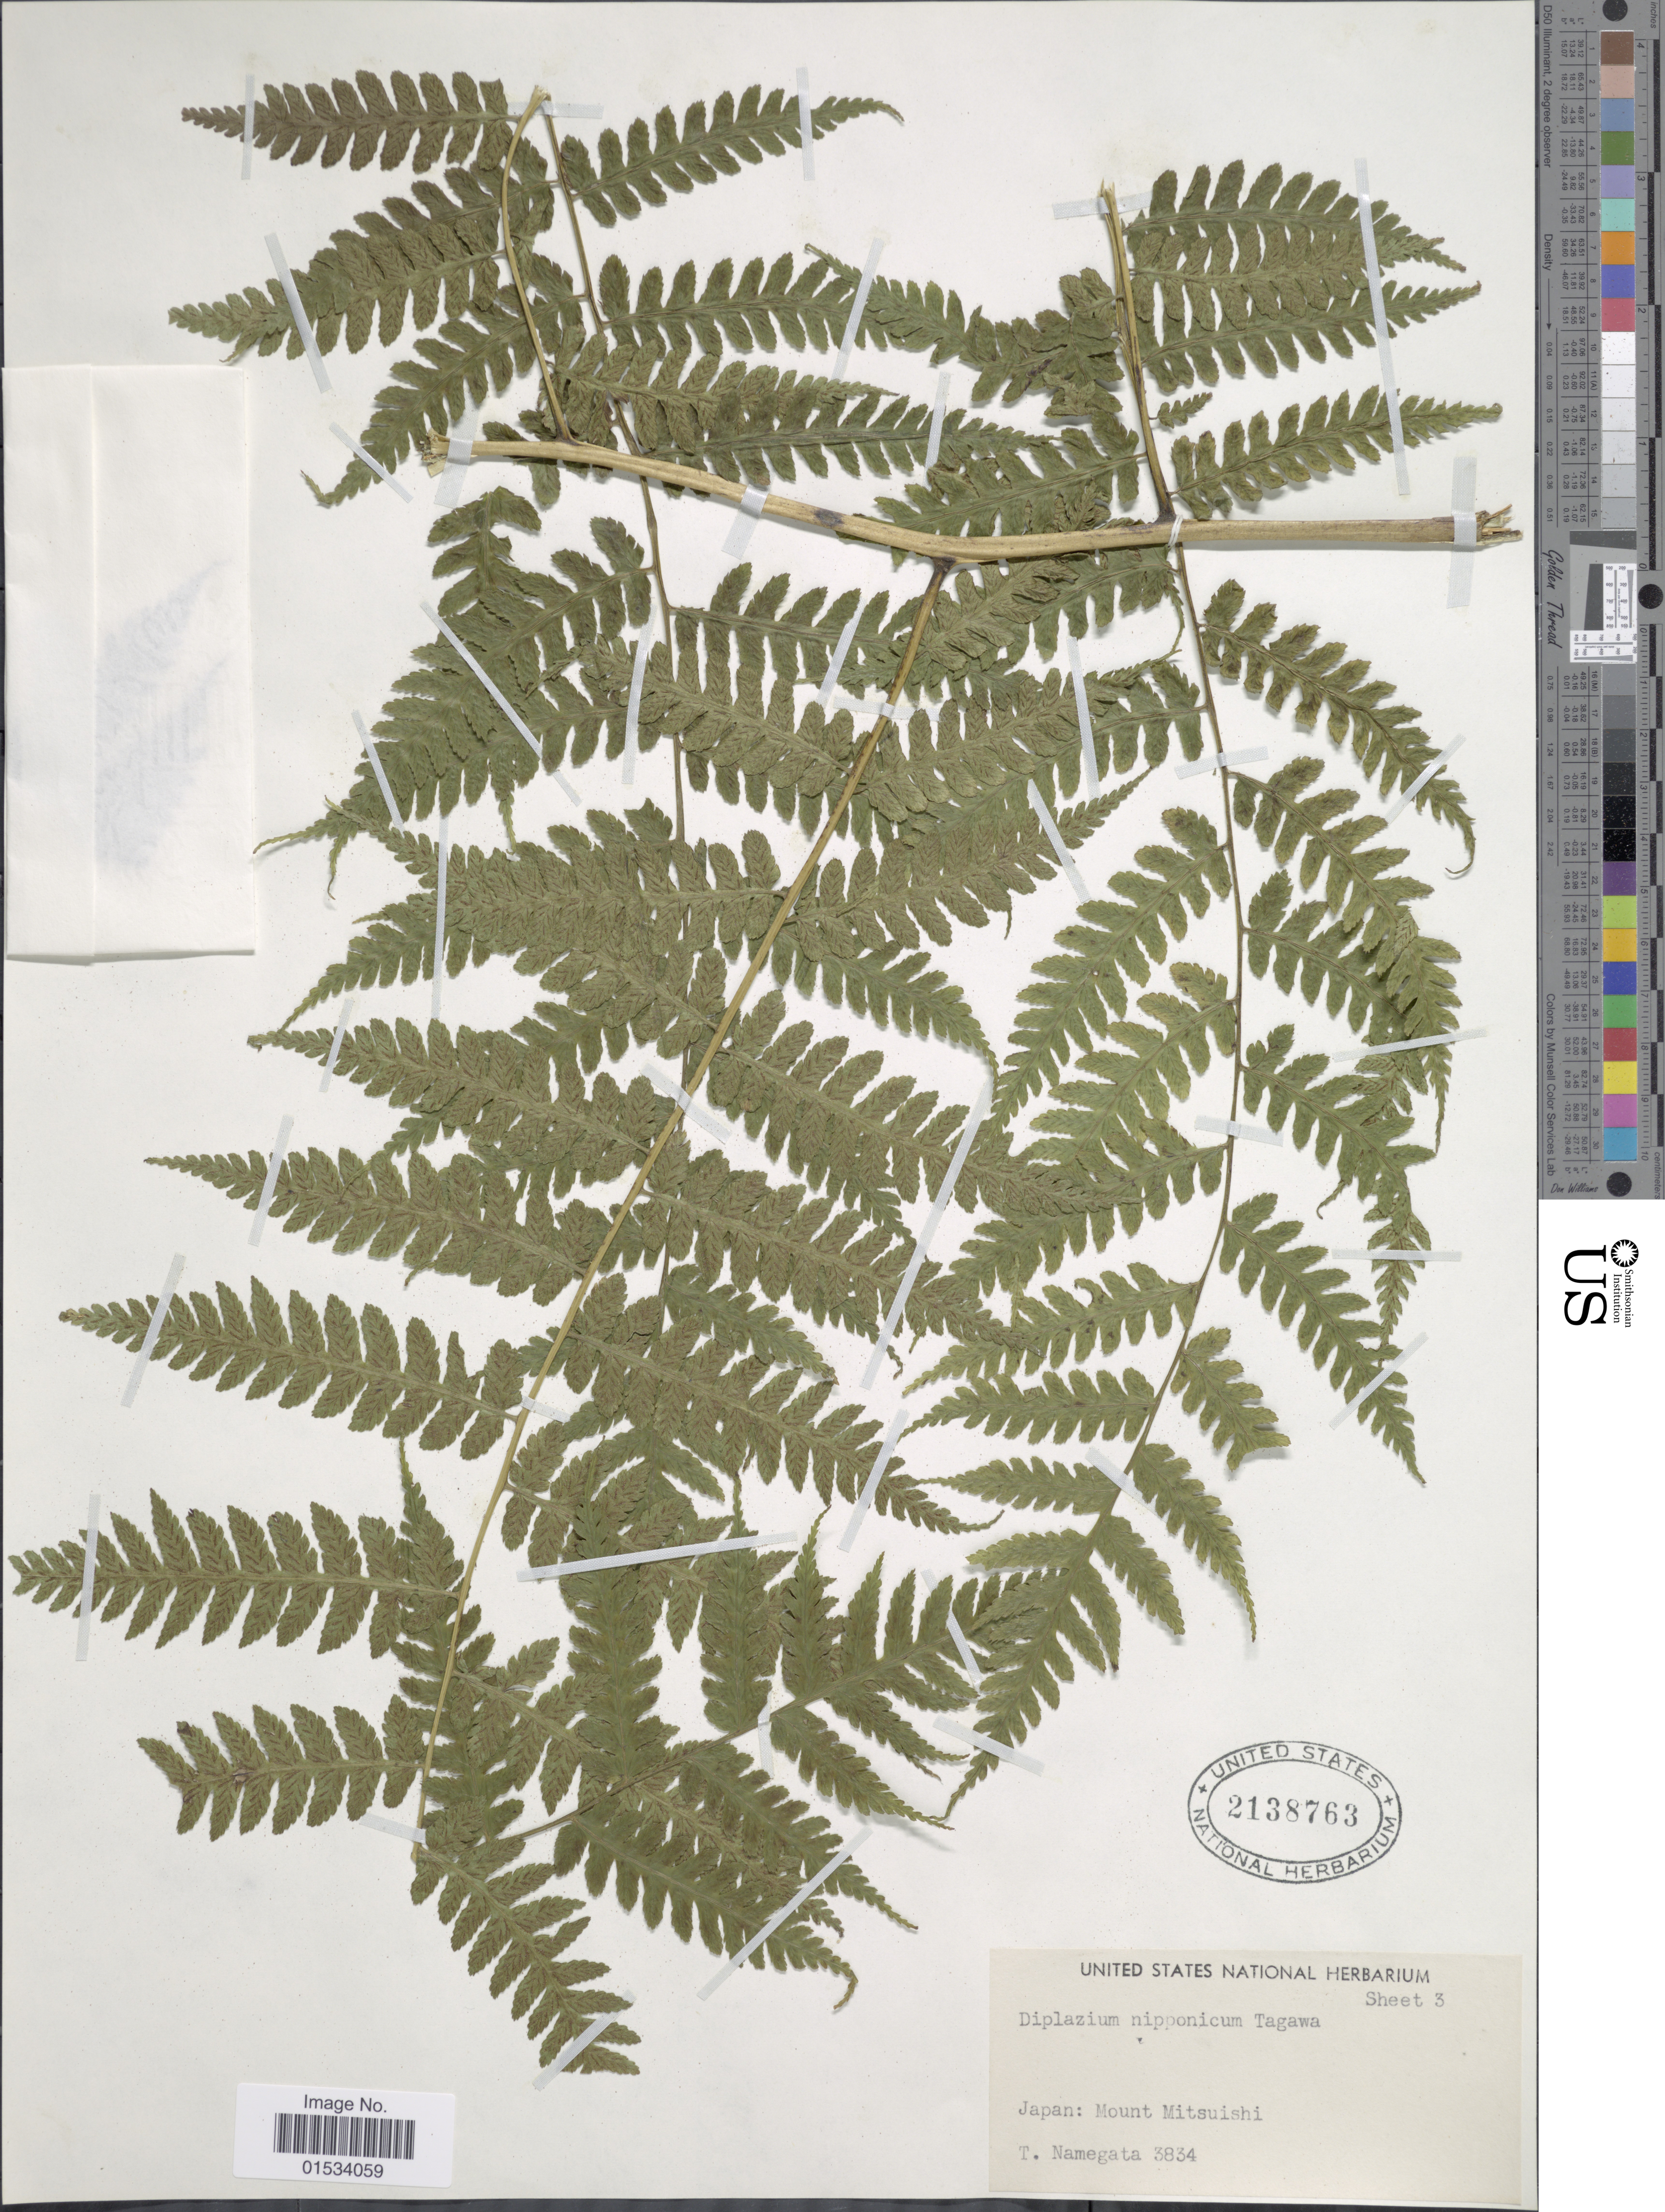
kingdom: Plantae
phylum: Tracheophyta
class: Polypodiopsida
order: Polypodiales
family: Athyriaceae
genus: Diplazium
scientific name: Diplazium nipponicolum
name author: (Ohwi)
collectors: T. Namegata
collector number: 3834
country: Japan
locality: Mount Mitsuishi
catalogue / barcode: US 2138763